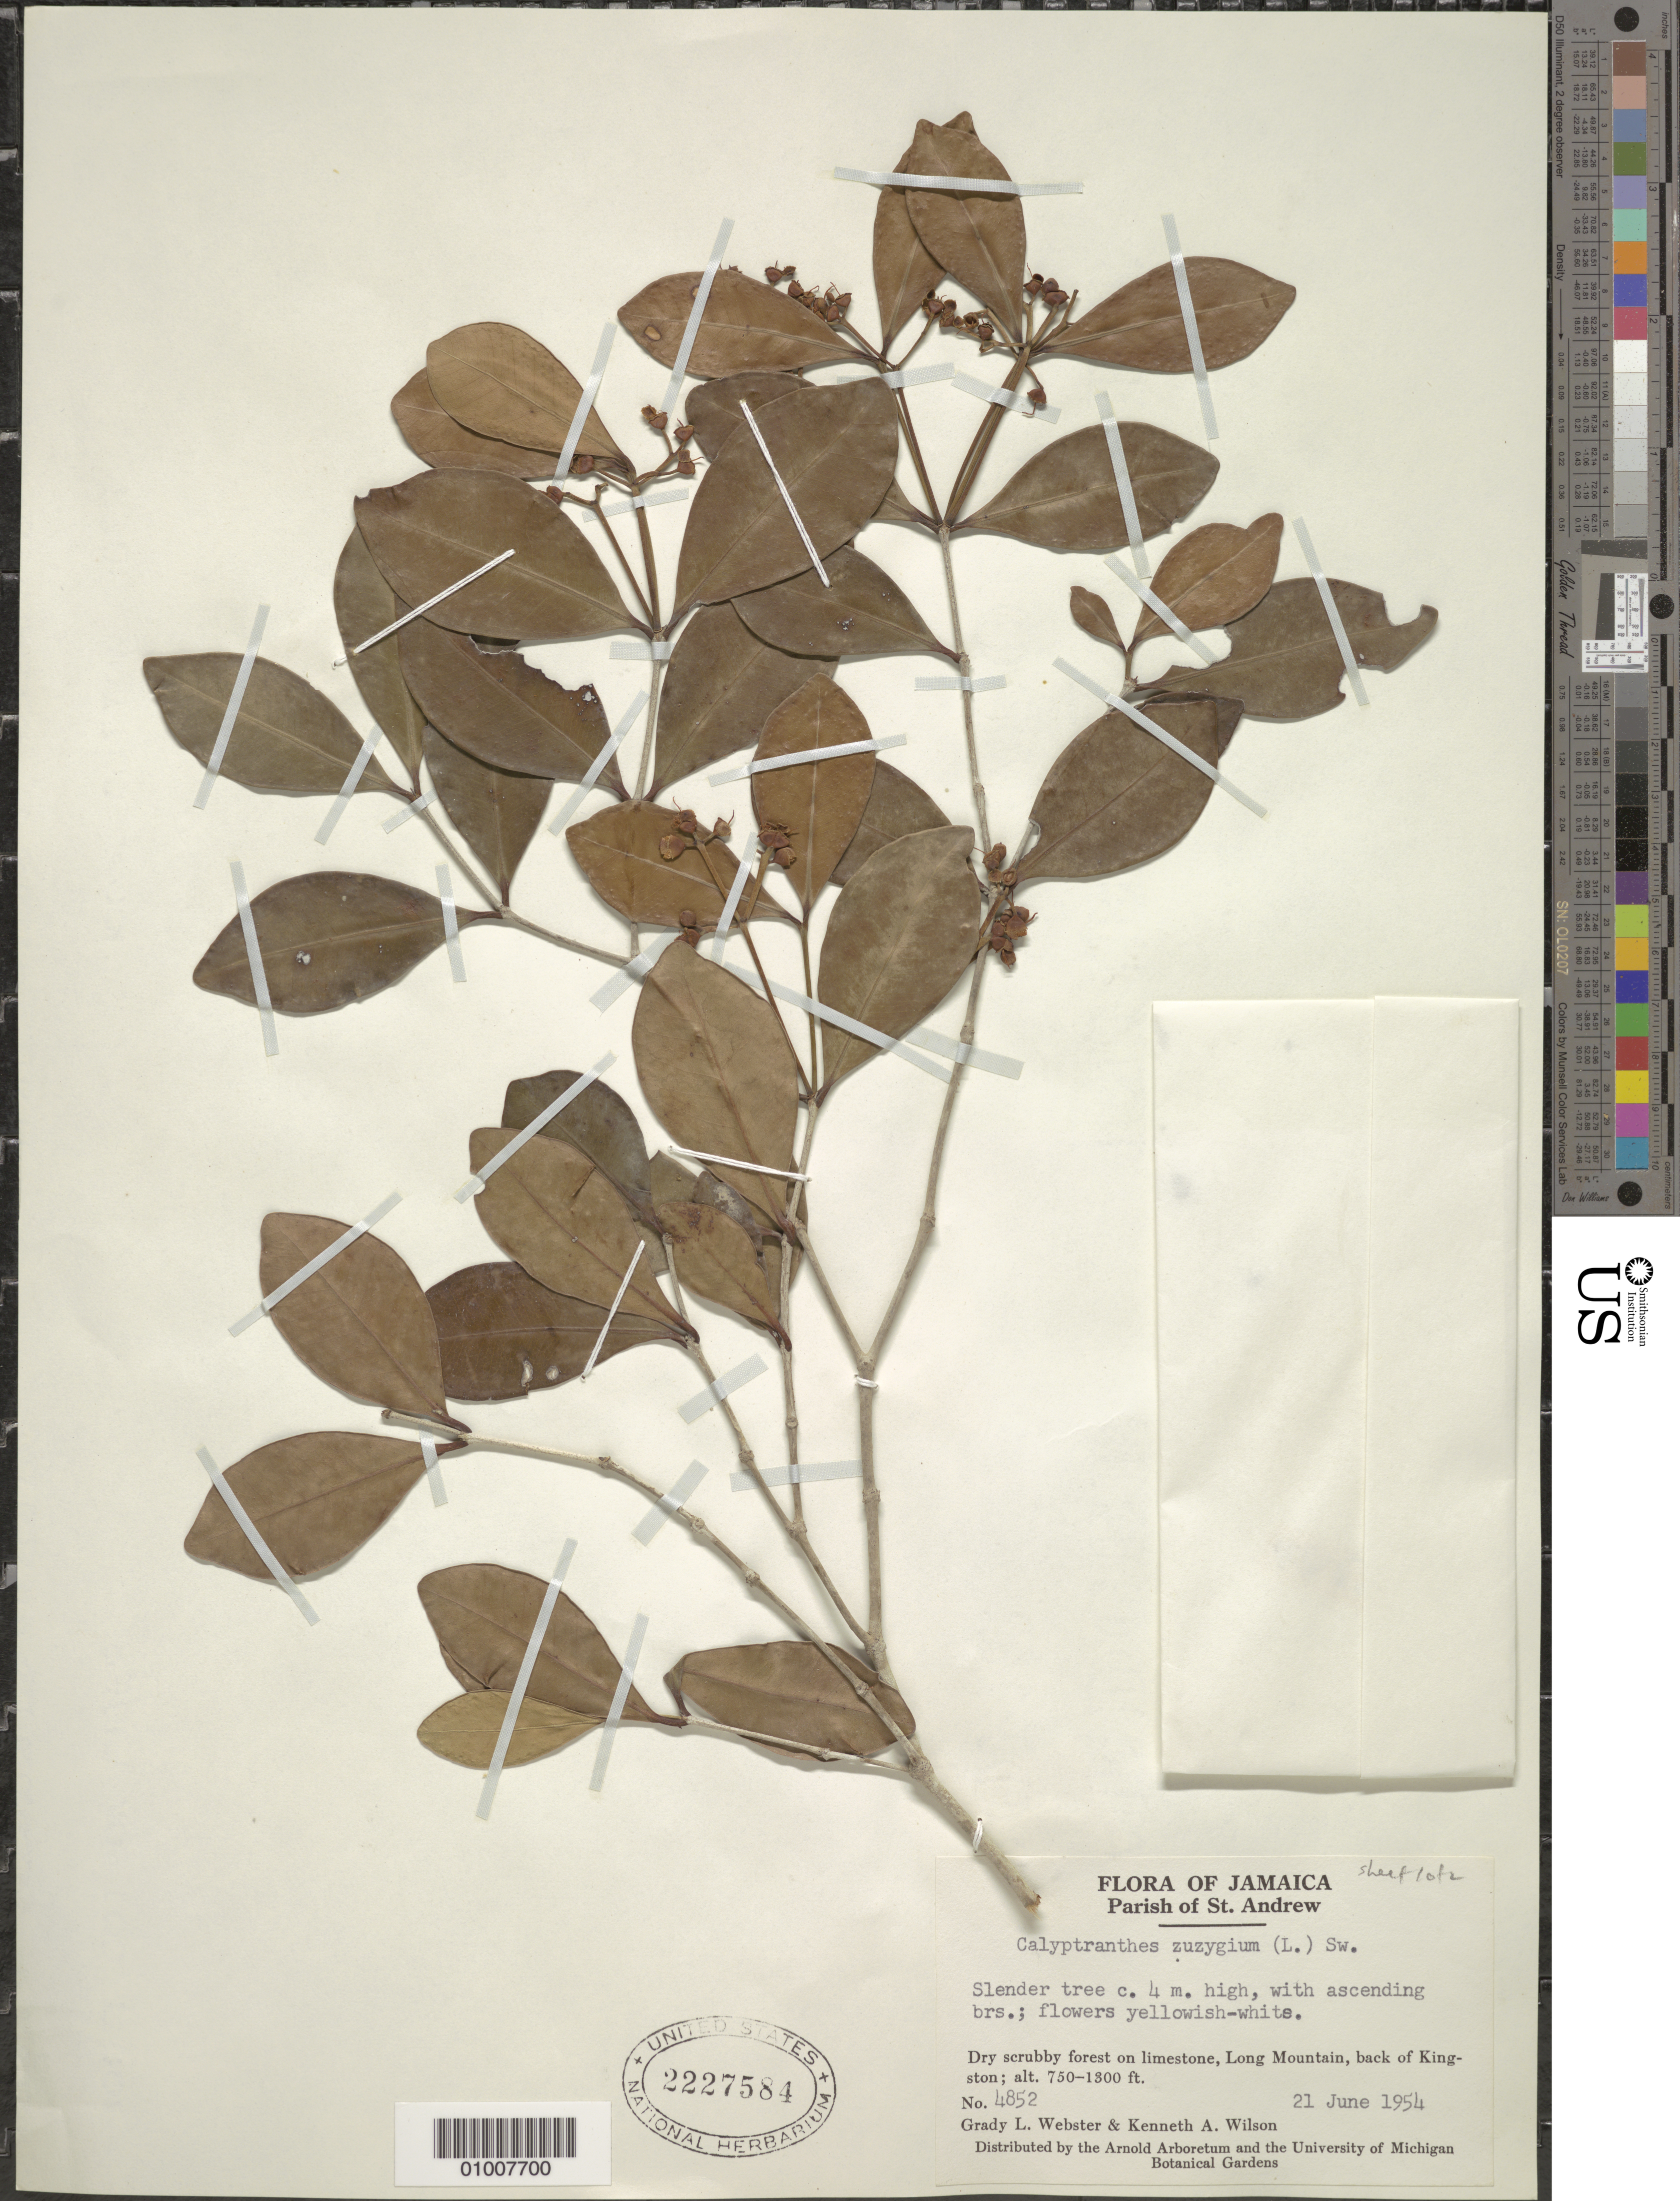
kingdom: Plantae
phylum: Tracheophyta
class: Magnoliopsida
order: Myrtales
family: Myrtaceae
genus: Myrcia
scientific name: Myrcia zuzygium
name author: (L.) A.R. Lourenço & E. Lucas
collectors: G. L. Webster & K. A. Wilson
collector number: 4852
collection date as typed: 21 Jun 1954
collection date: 1954-06-21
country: Jamaica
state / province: Saint Andrew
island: Jamaica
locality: Long Mountain, back of Kingston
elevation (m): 229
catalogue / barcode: US 2227584